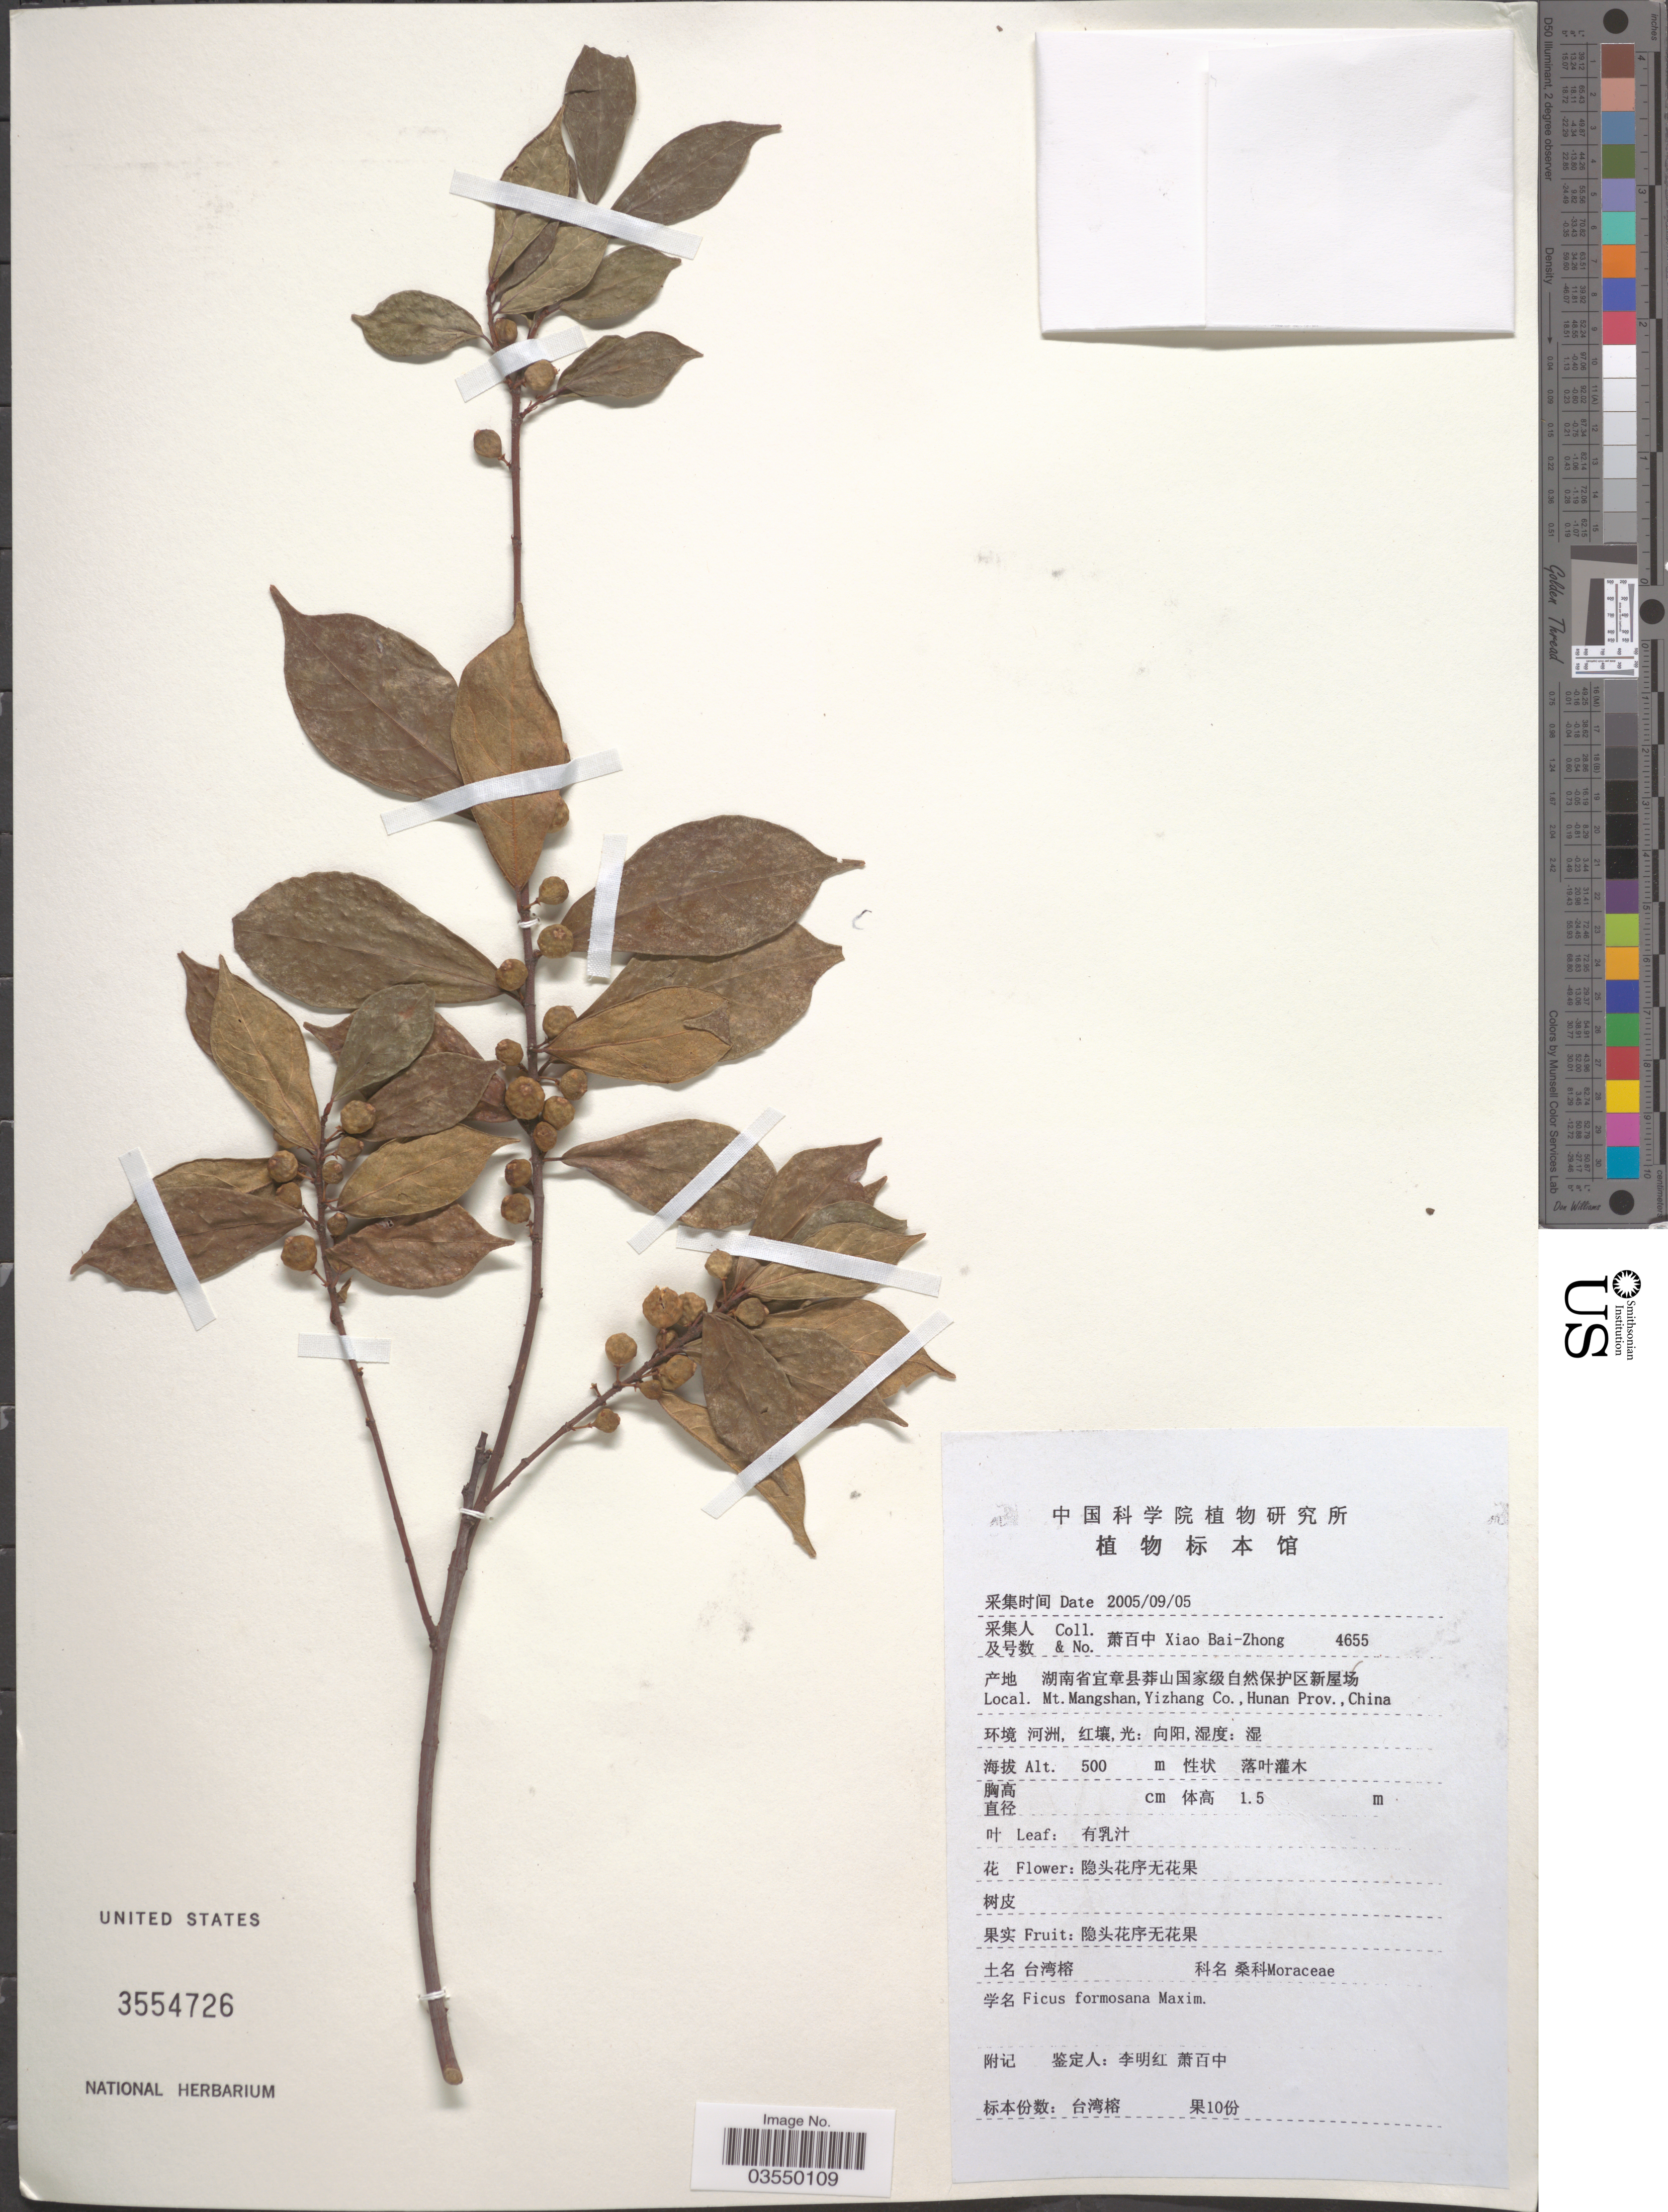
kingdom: Plantae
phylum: Tracheophyta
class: Magnoliopsida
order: Rosales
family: Moraceae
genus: Ficus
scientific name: Ficus formosana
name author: Maxim.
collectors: B. Z. Xiao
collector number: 4655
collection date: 2005-09-05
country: China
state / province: Hunan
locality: Mt. Mangshan, Yizhang Co.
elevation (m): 500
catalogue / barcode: US 3554726